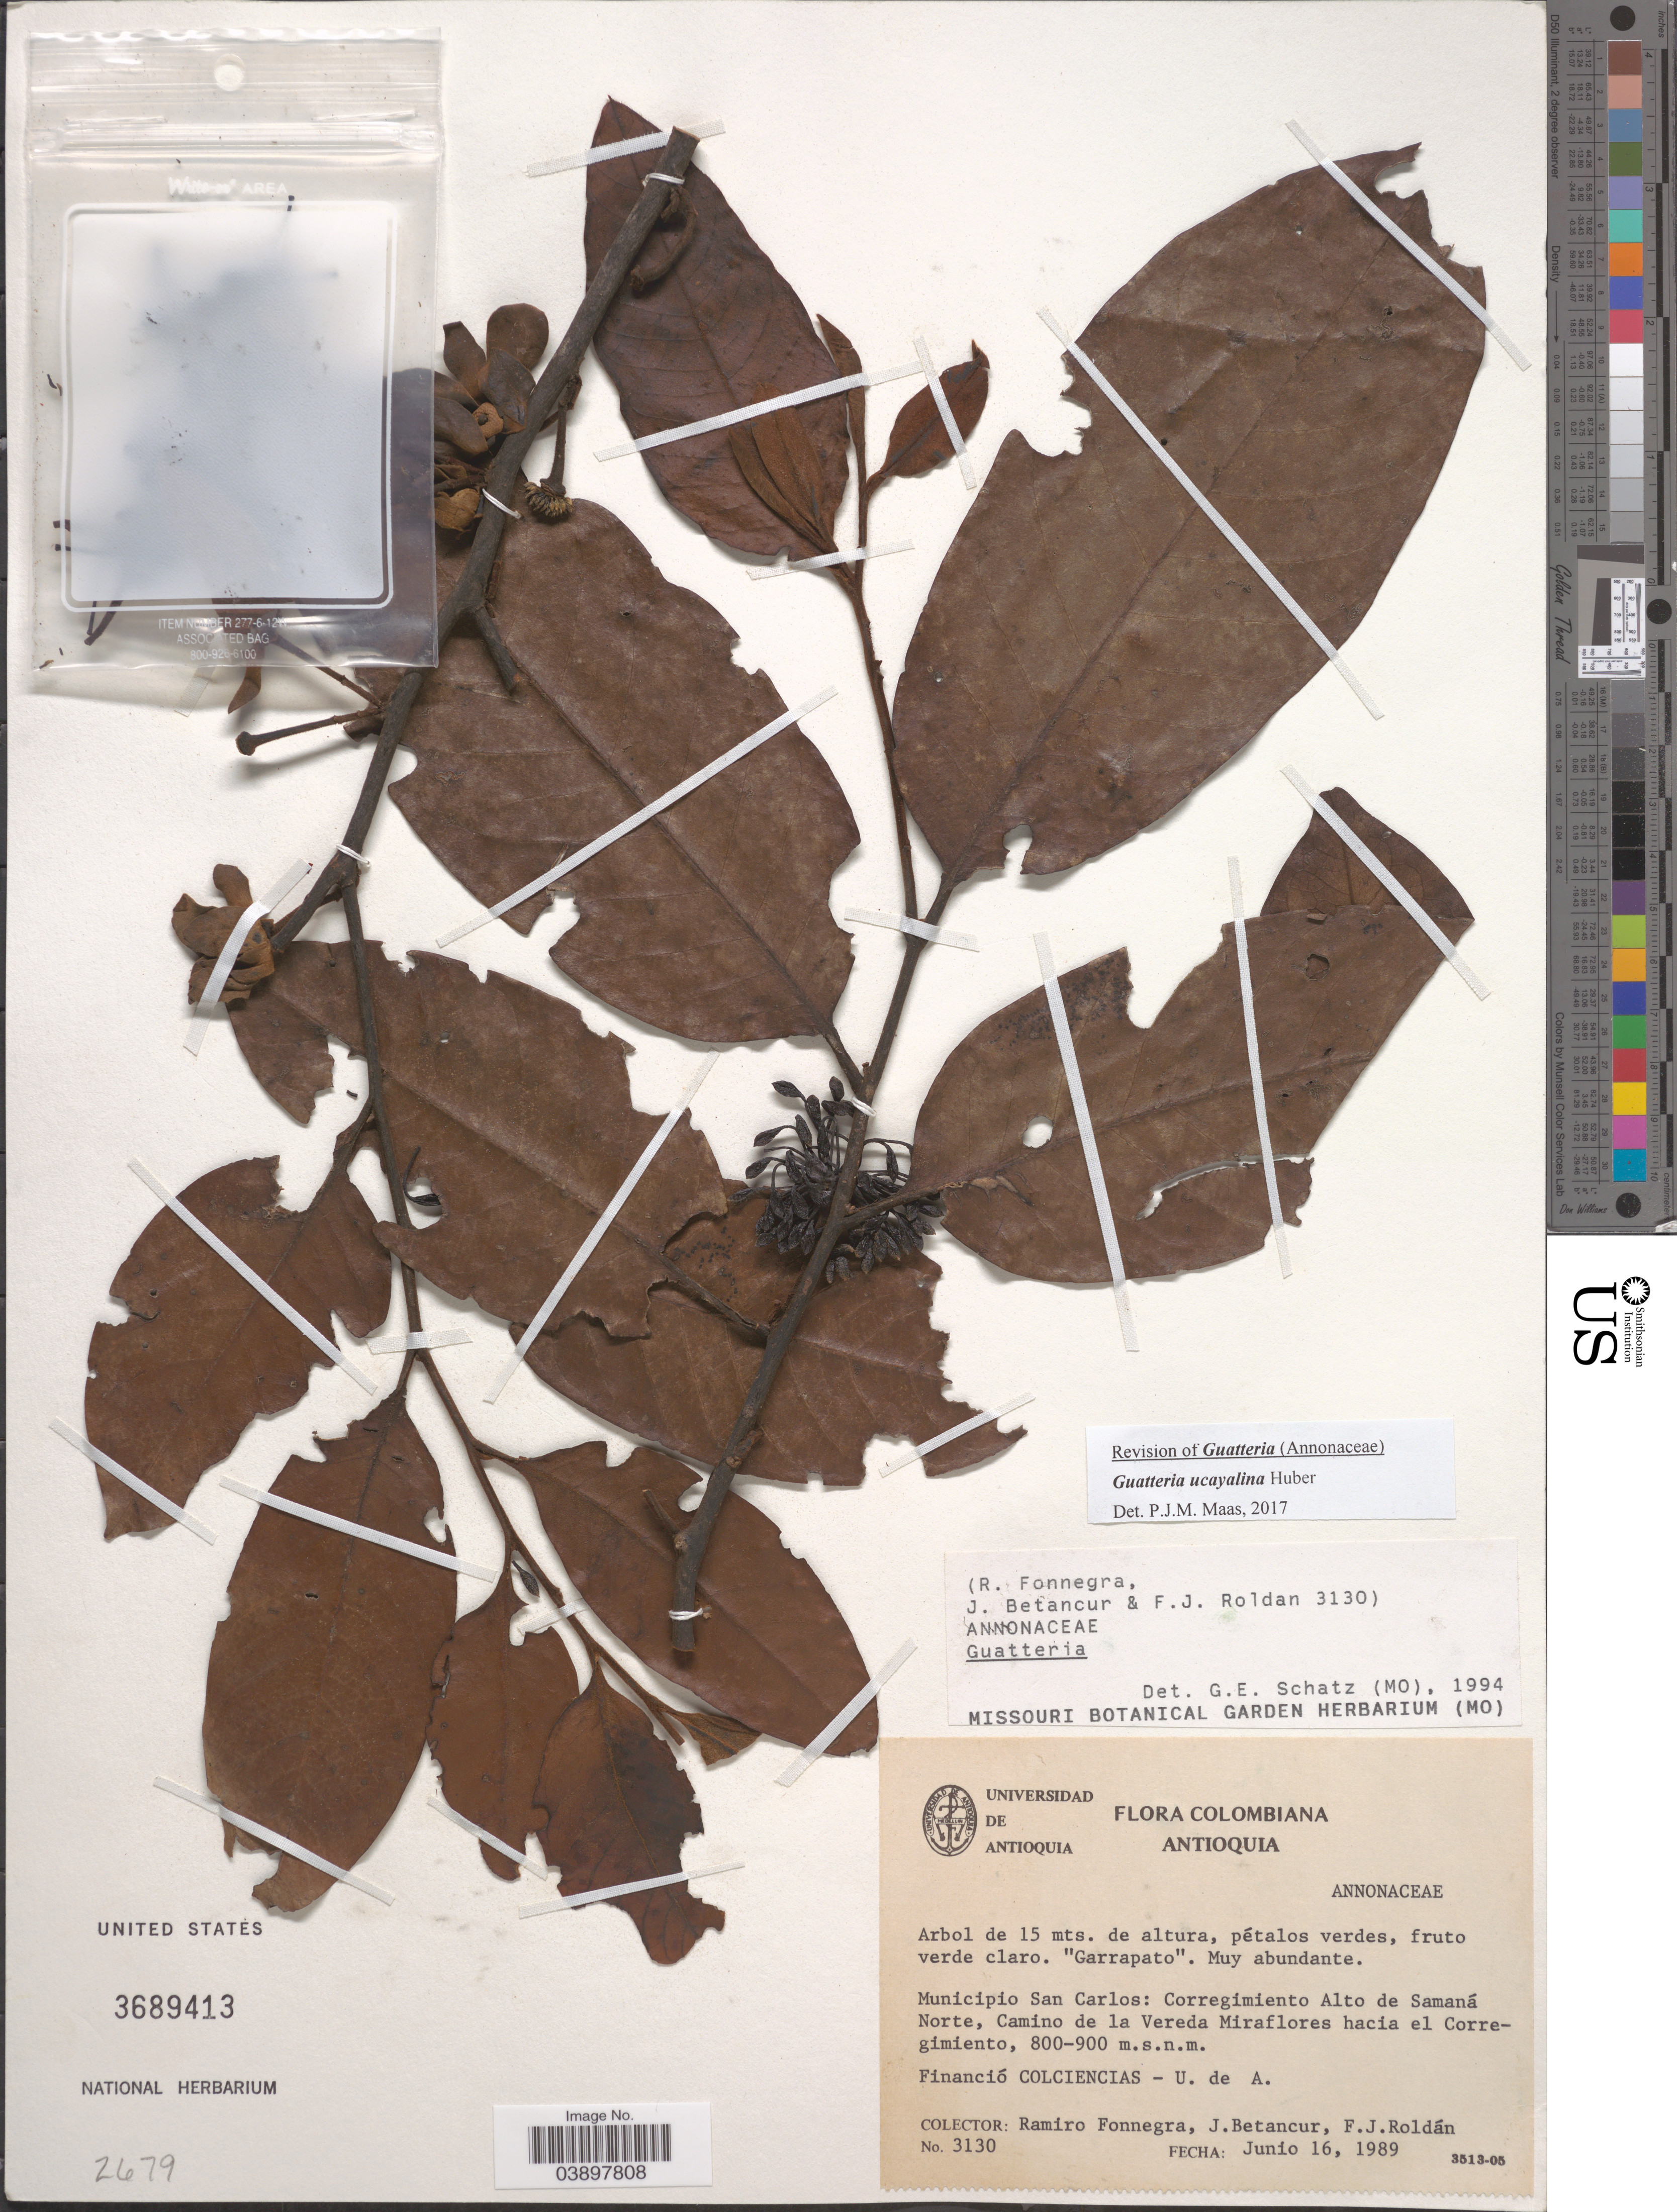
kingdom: Plantae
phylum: Tracheophyta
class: Magnoliopsida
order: Magnoliales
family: Annonaceae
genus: Guatteria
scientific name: Guatteria ucayalina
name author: Huber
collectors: R. Fonnegra, J. Betancur & F. J. Roldán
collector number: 3130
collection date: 1989-06-16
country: Colombia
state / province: Antioquia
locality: Municipio San Carlos: Corregímiento Alto de Samaná Norte, Camino de la Vereda Miraflores hacia el Corregimiento.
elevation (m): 800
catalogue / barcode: US 3689413